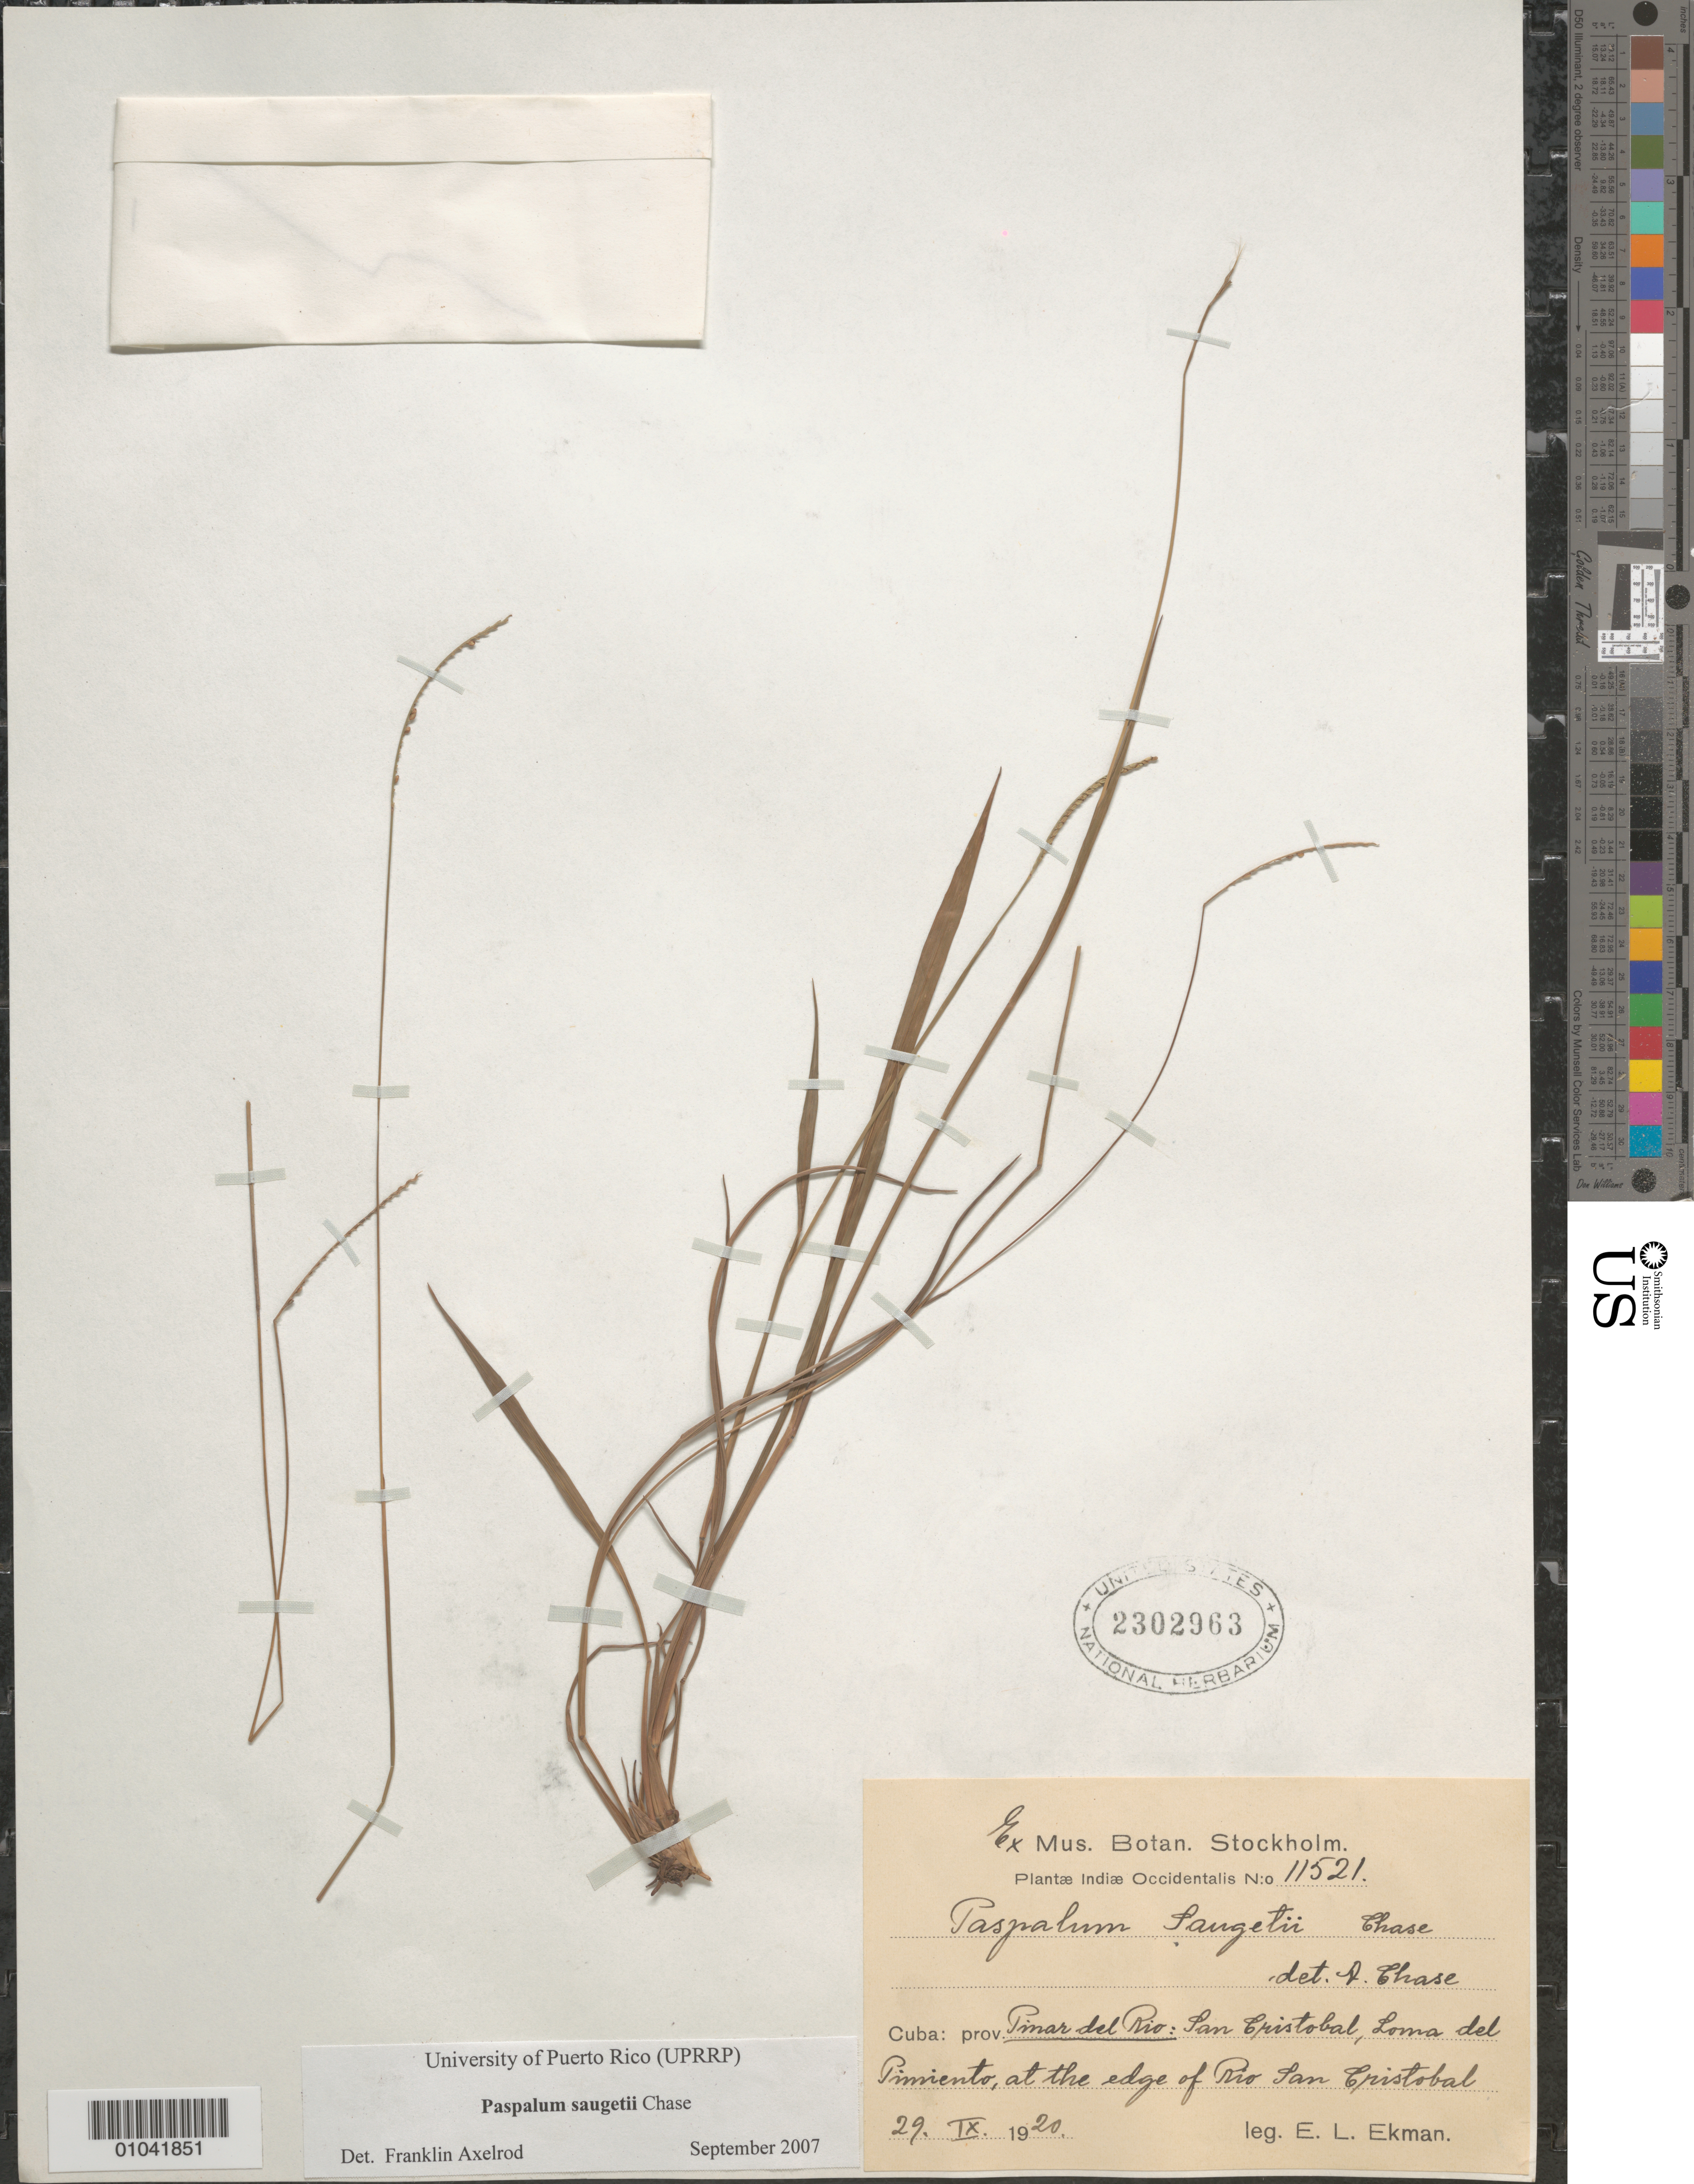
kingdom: Plantae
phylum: Tracheophyta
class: Liliopsida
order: Poales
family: Poaceae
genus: Paspalum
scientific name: Paspalum saugetii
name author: Chase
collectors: E. L. Ekman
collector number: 11521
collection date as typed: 29 Sep 1920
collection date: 1920-09-29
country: Cuba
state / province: Pinar del Rio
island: Cuba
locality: San Cristobal, Loma del Pimiento, at the edge of Rio San Cristobal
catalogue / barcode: US 2302963